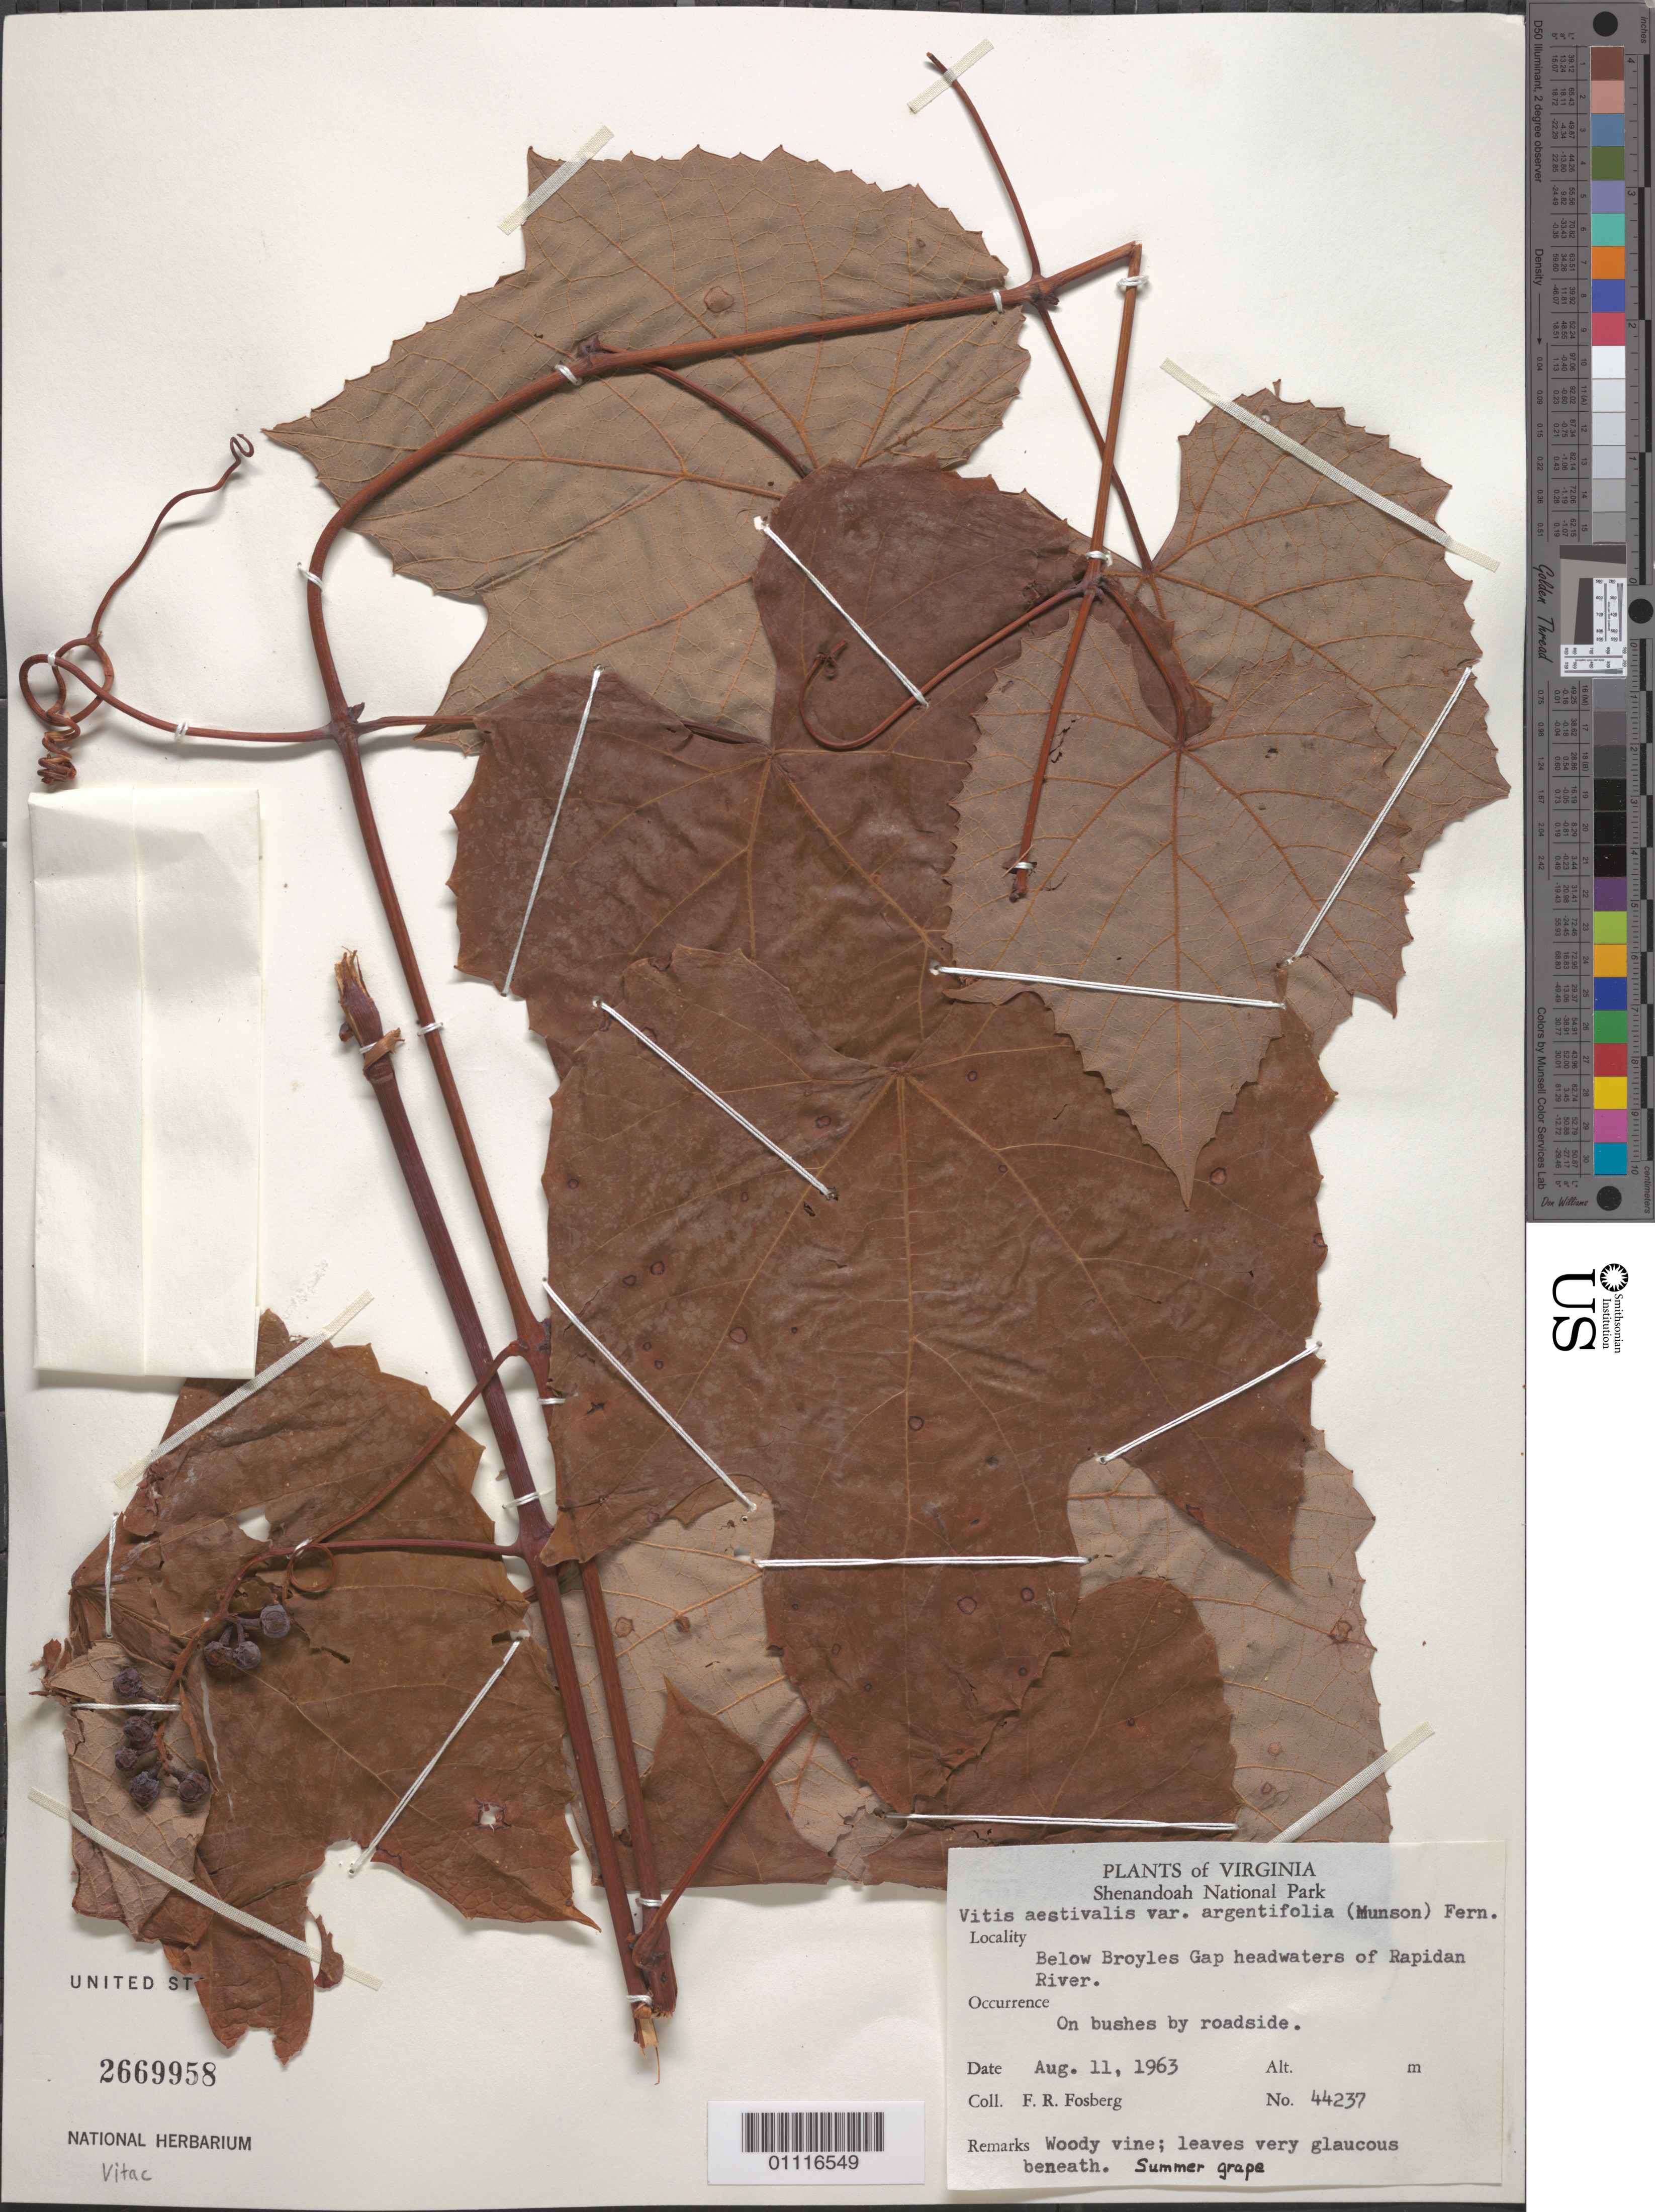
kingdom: Plantae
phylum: Tracheophyta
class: Magnoliopsida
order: Vitales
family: Vitaceae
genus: Vitis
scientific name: Vitis aestivalis var. argentifolia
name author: Michx.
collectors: F. R. Fosberg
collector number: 44237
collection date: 1963-08-11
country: United States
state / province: Virginia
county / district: Culpeper/ Orange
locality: Below Broyles Gap headwaters of Rapidan River. On Bushes by Roadside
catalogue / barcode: US 2669958